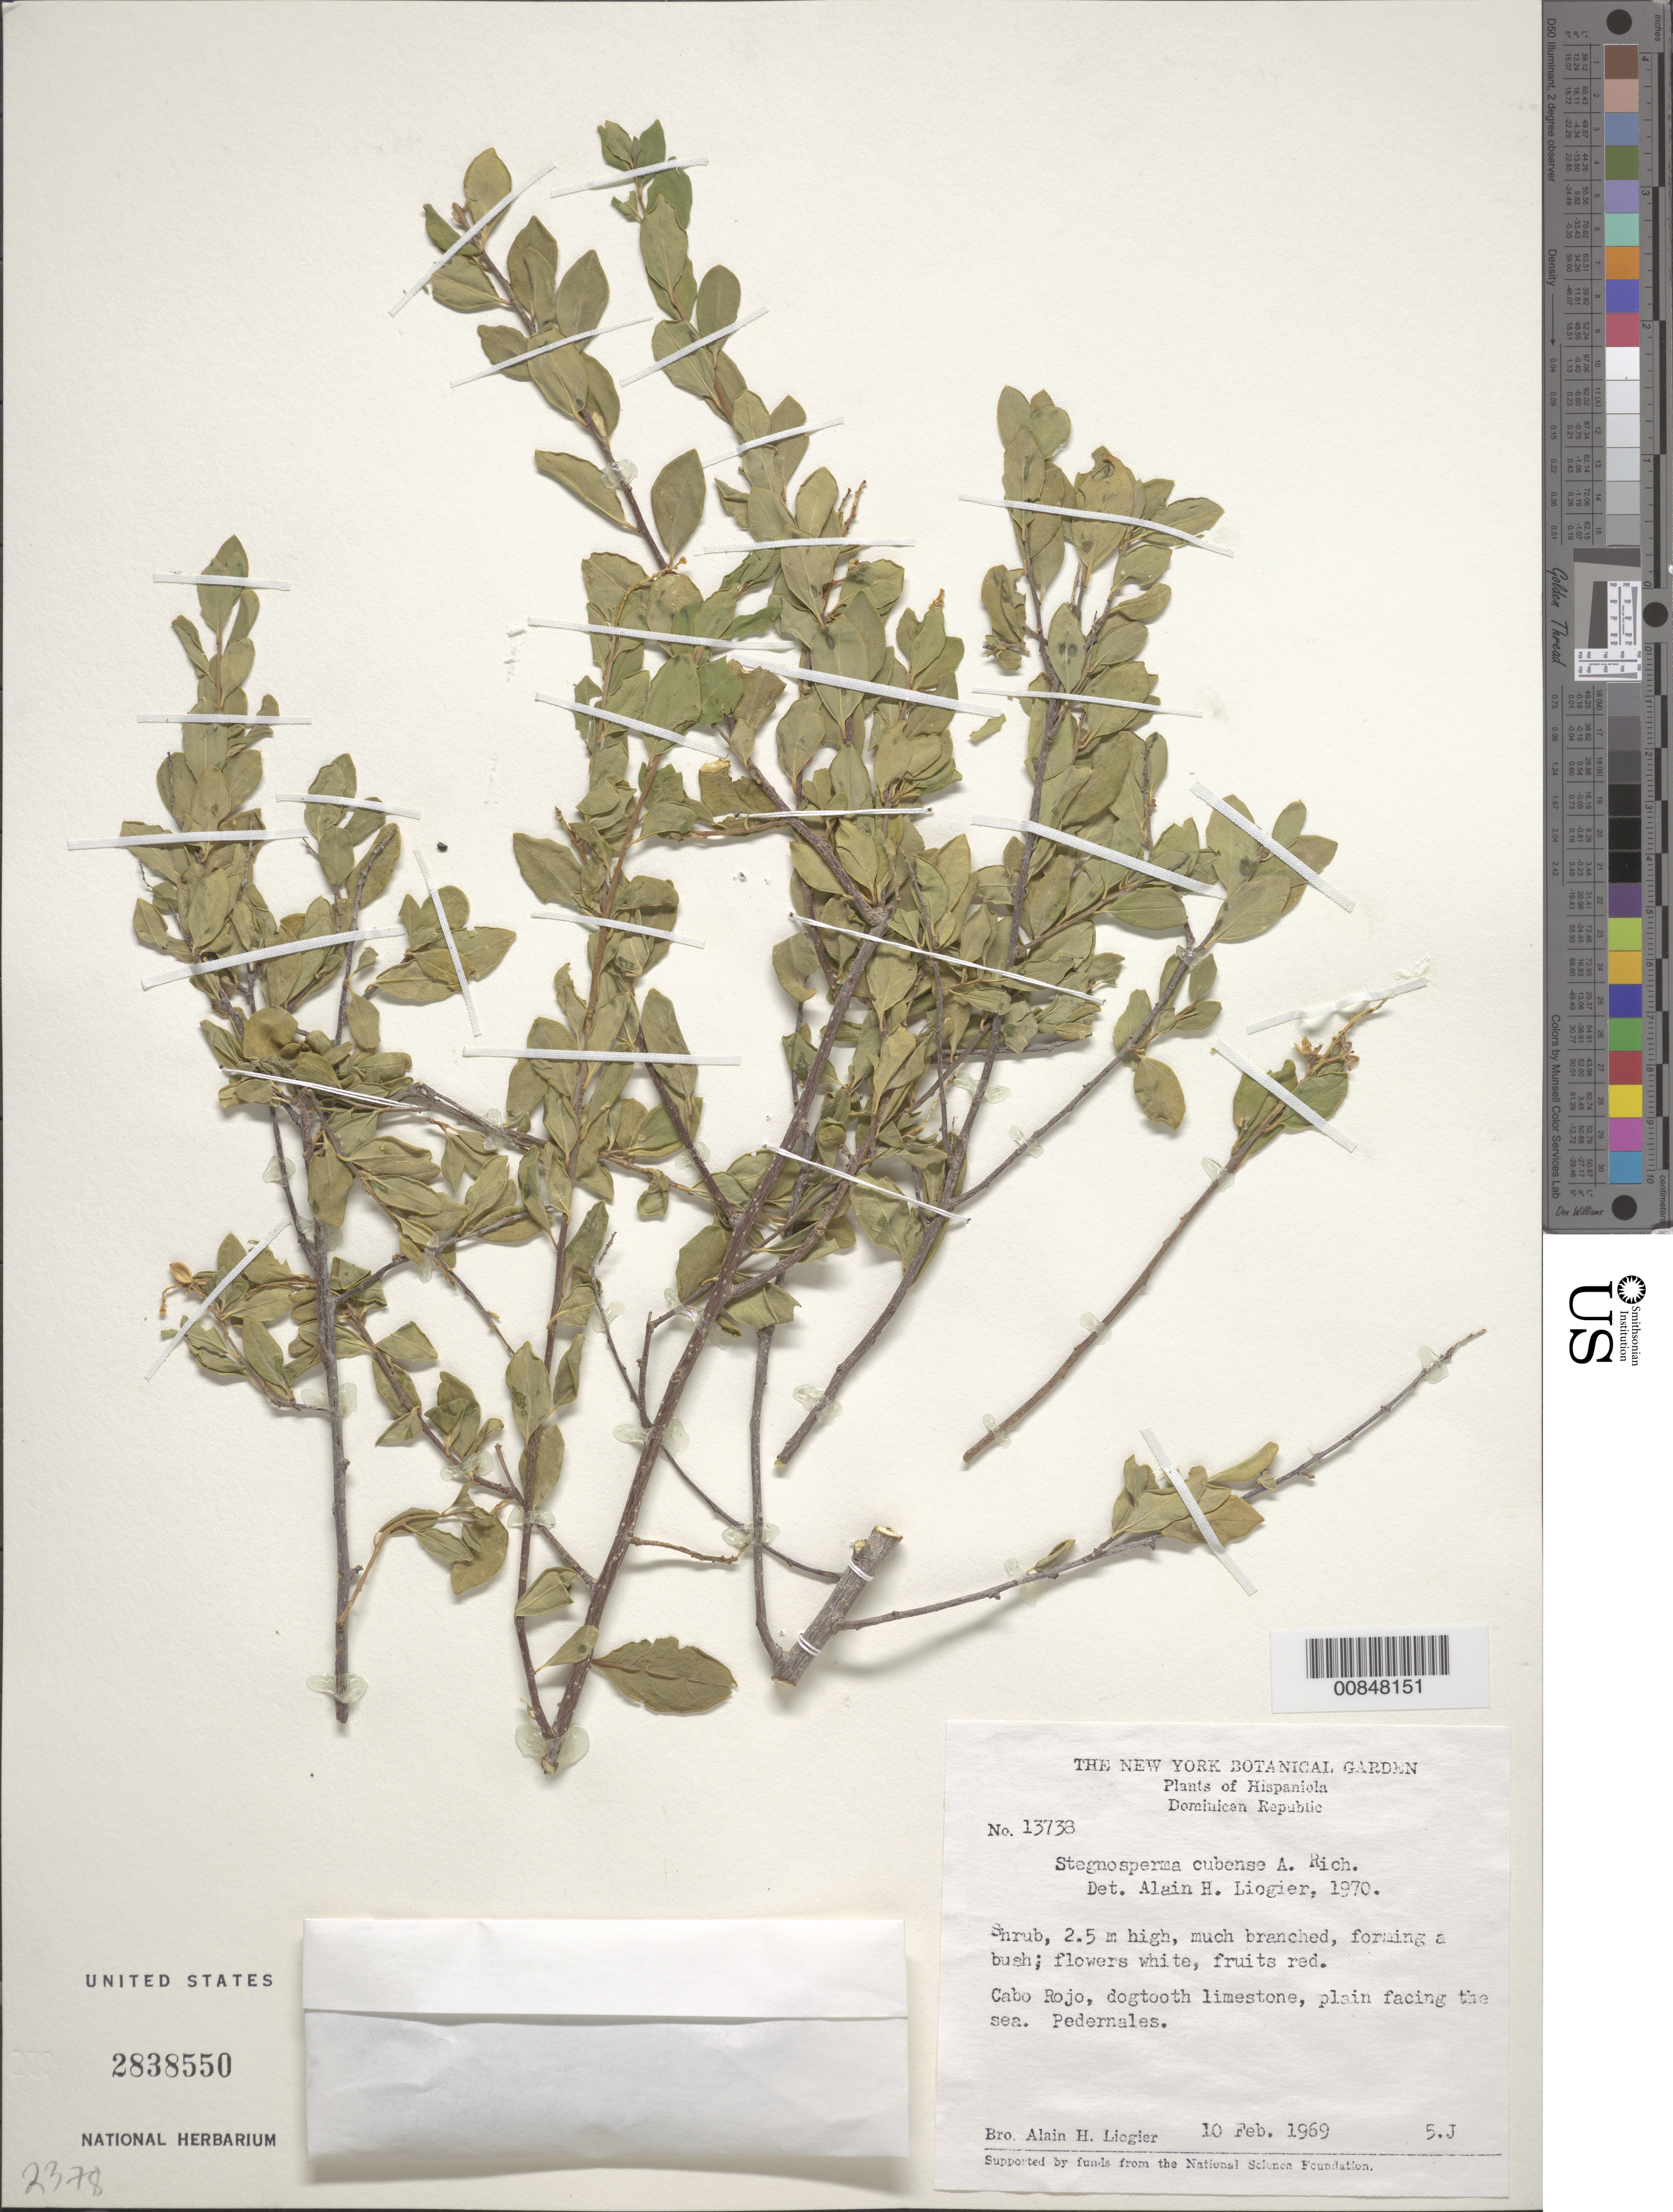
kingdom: Plantae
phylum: Tracheophyta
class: Magnoliopsida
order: Caryophyllales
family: Stegnospermataceae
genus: Stegnosperma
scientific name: Stegnosperma cubense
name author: A. Rich.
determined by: Liogier, Alain H.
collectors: A. H. Liogier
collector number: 13738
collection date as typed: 10 Feb 1969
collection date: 1969-02-10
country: Dominican Republic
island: Hispaniola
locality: Cabo Rojo. Pedernales.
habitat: Dogtooth limestone, plain facing the sea.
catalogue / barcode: US 2838550